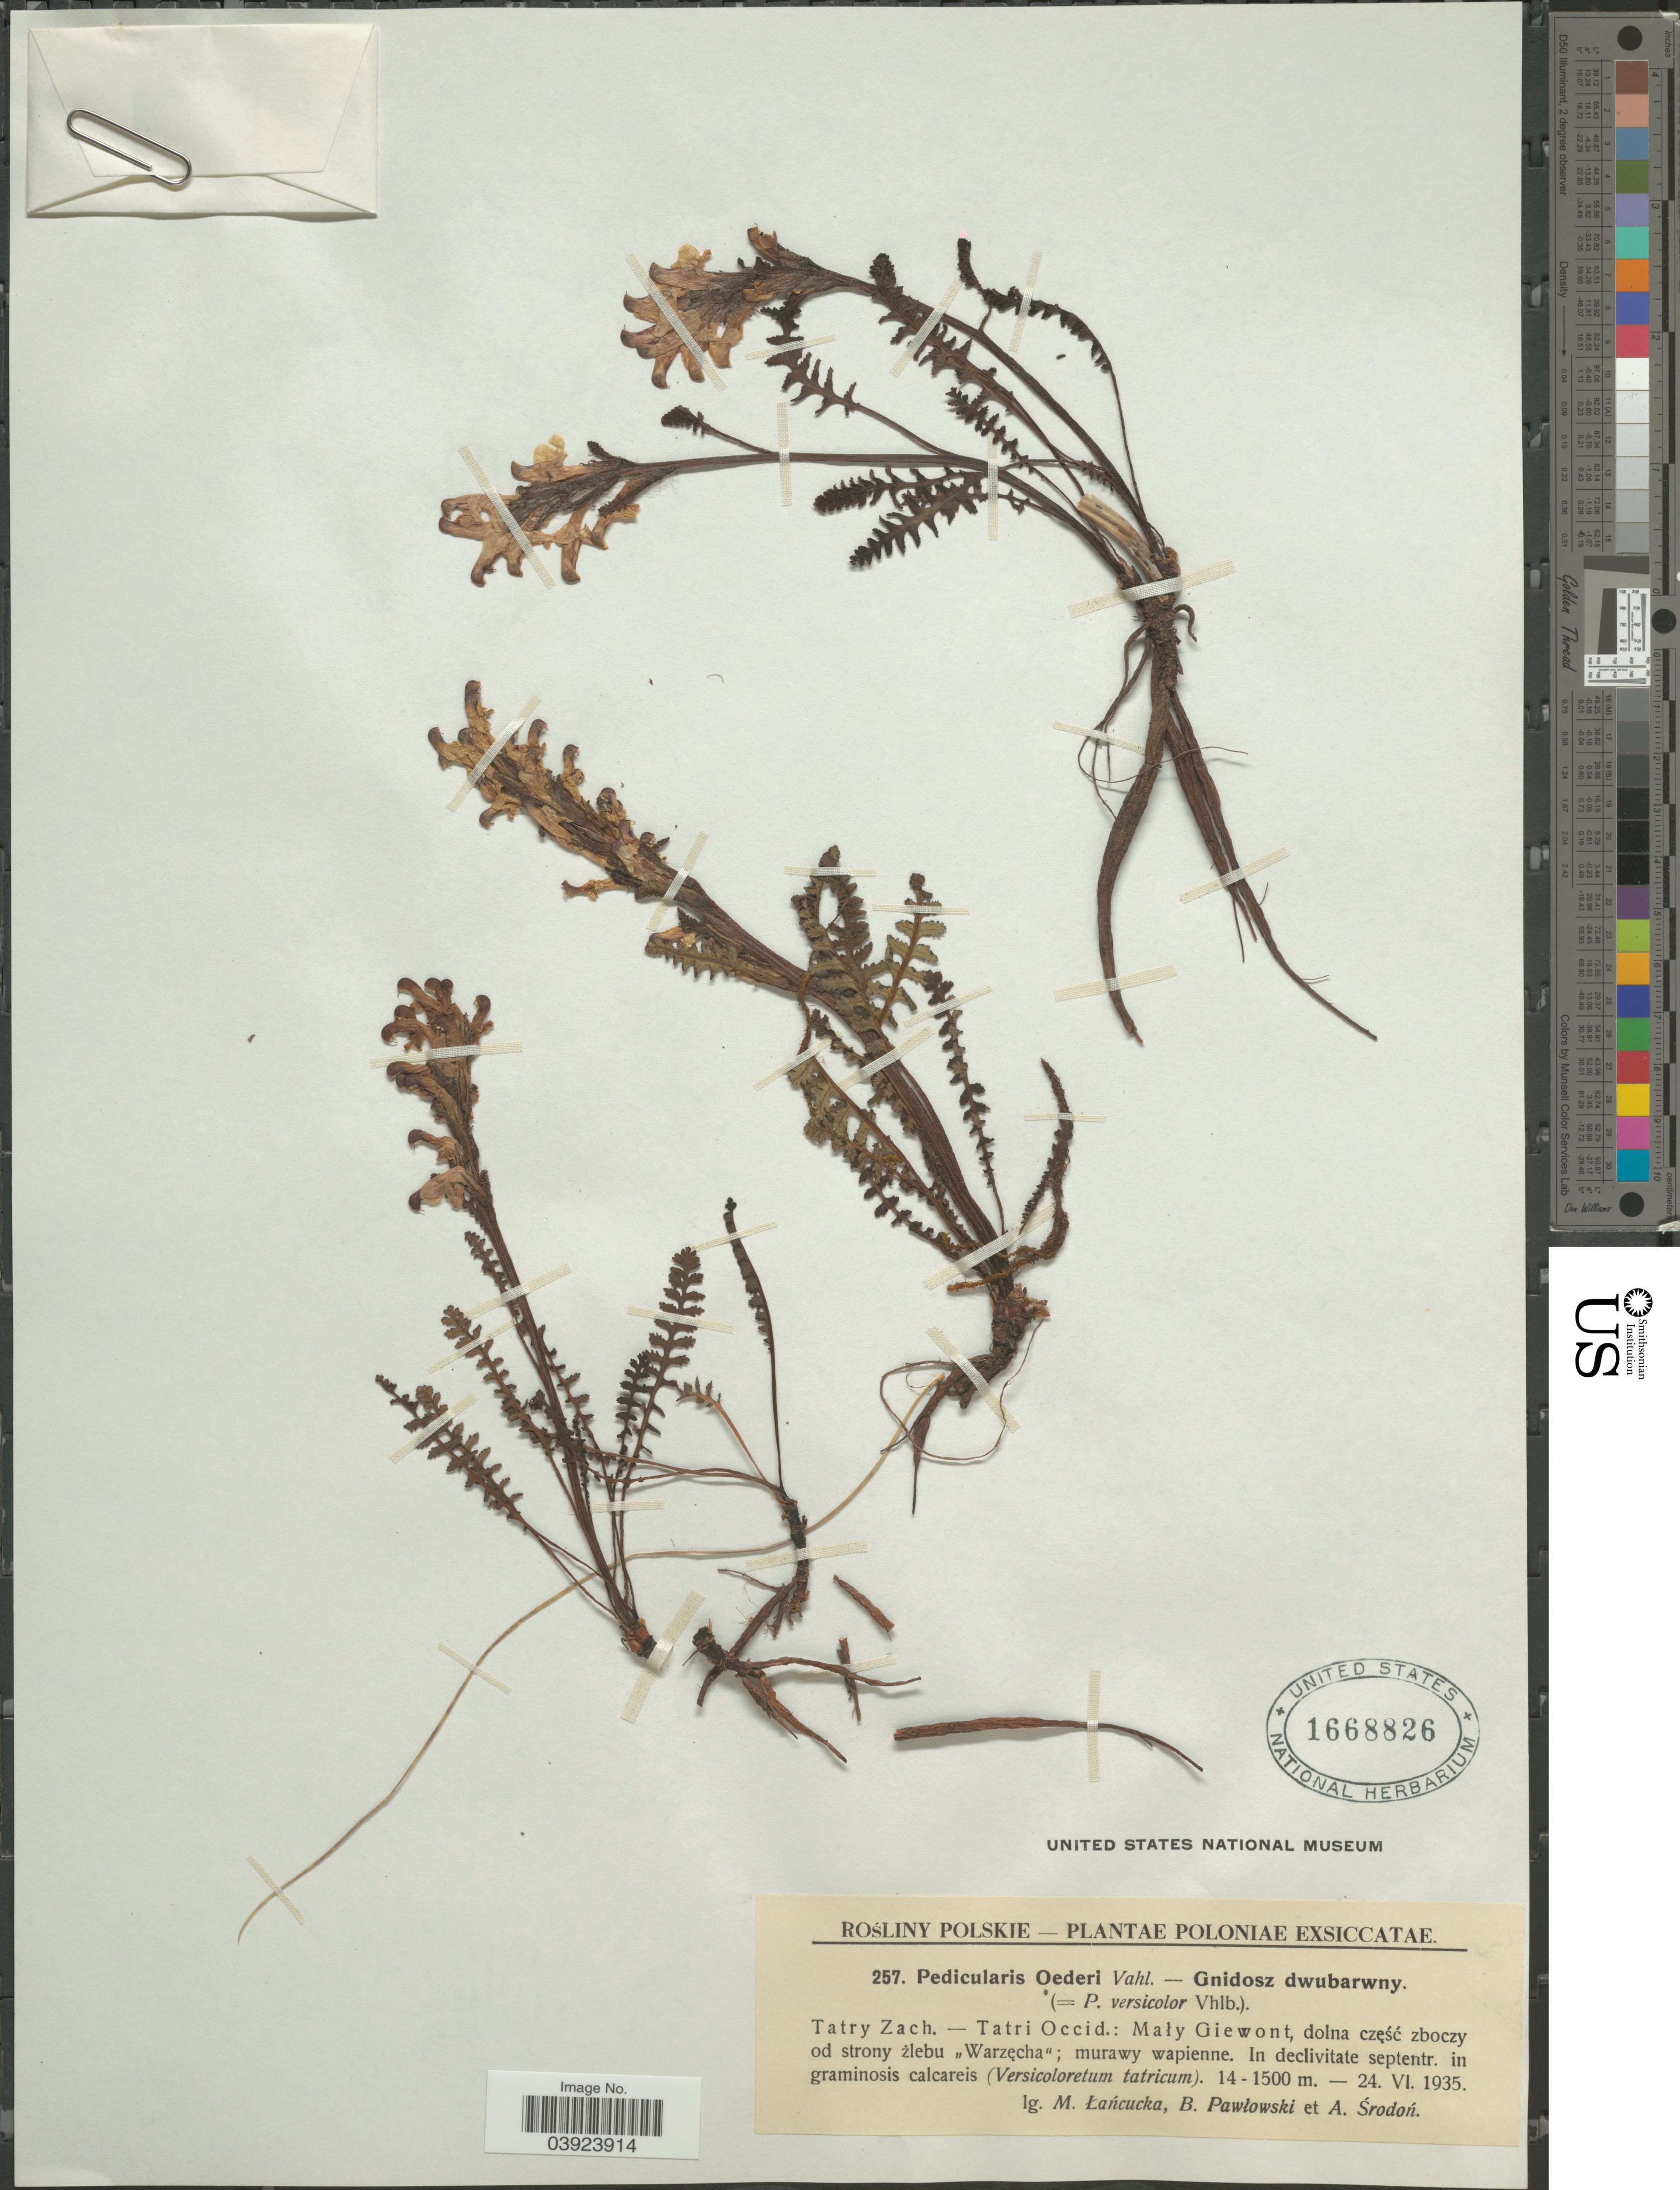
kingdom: Plantae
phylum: Tracheophyta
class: Magnoliopsida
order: Lamiales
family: Orobanchaceae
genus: Pedicularis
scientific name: Pedicularis oederi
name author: Vahl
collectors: M. Lancucka, B. Pawlowski & A. Srodon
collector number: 257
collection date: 1935-06-24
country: Poland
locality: Poloniae. Tatry Zach. - Tatri Occid.: Mały Giewont, dolna część zboczy od strony żlebu ,,Warzęcha'.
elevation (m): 1400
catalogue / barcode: US 1668826